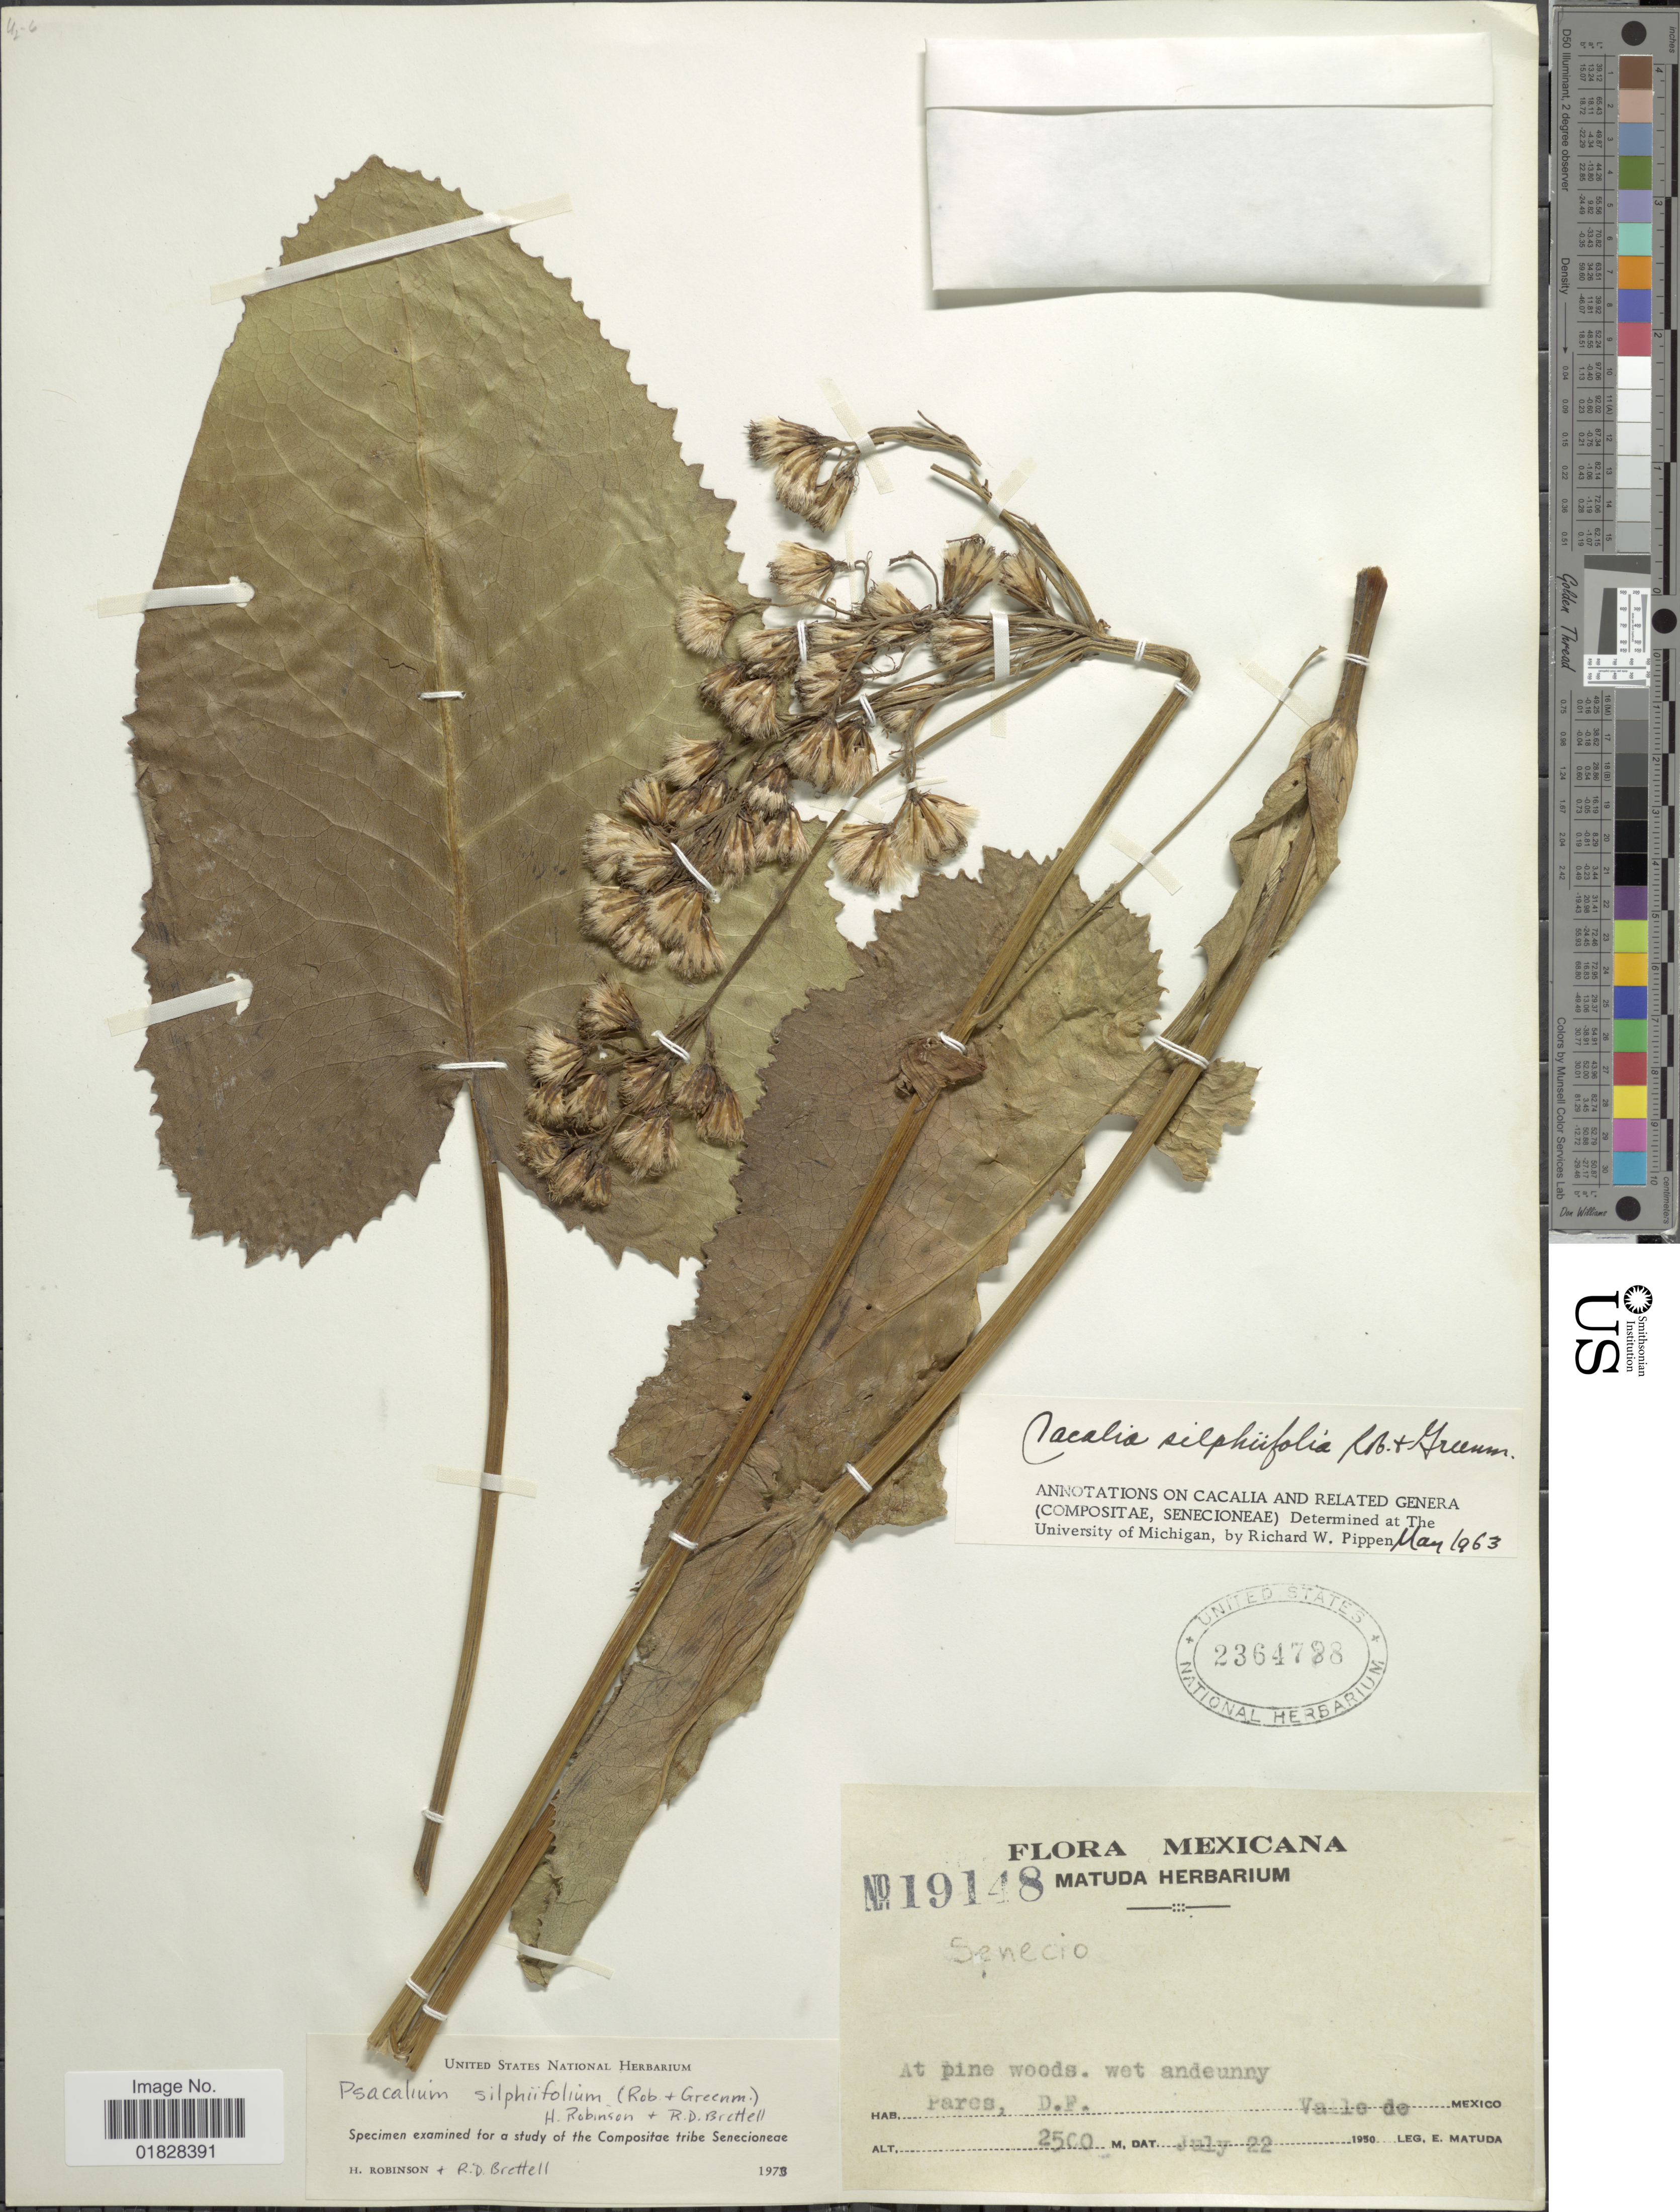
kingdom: Plantae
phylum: Tracheophyta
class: Magnoliopsida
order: Asterales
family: Asteraceae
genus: Psacalium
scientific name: Psacalium silphiifolium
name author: (Rob. & Greenm.) H. Rob. & Brettell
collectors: E. Matuda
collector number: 19148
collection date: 1950-07-22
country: Mexico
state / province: Distrito Federal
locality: Pares, D.F. Vallde de Mexico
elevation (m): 2500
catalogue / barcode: US 2364788